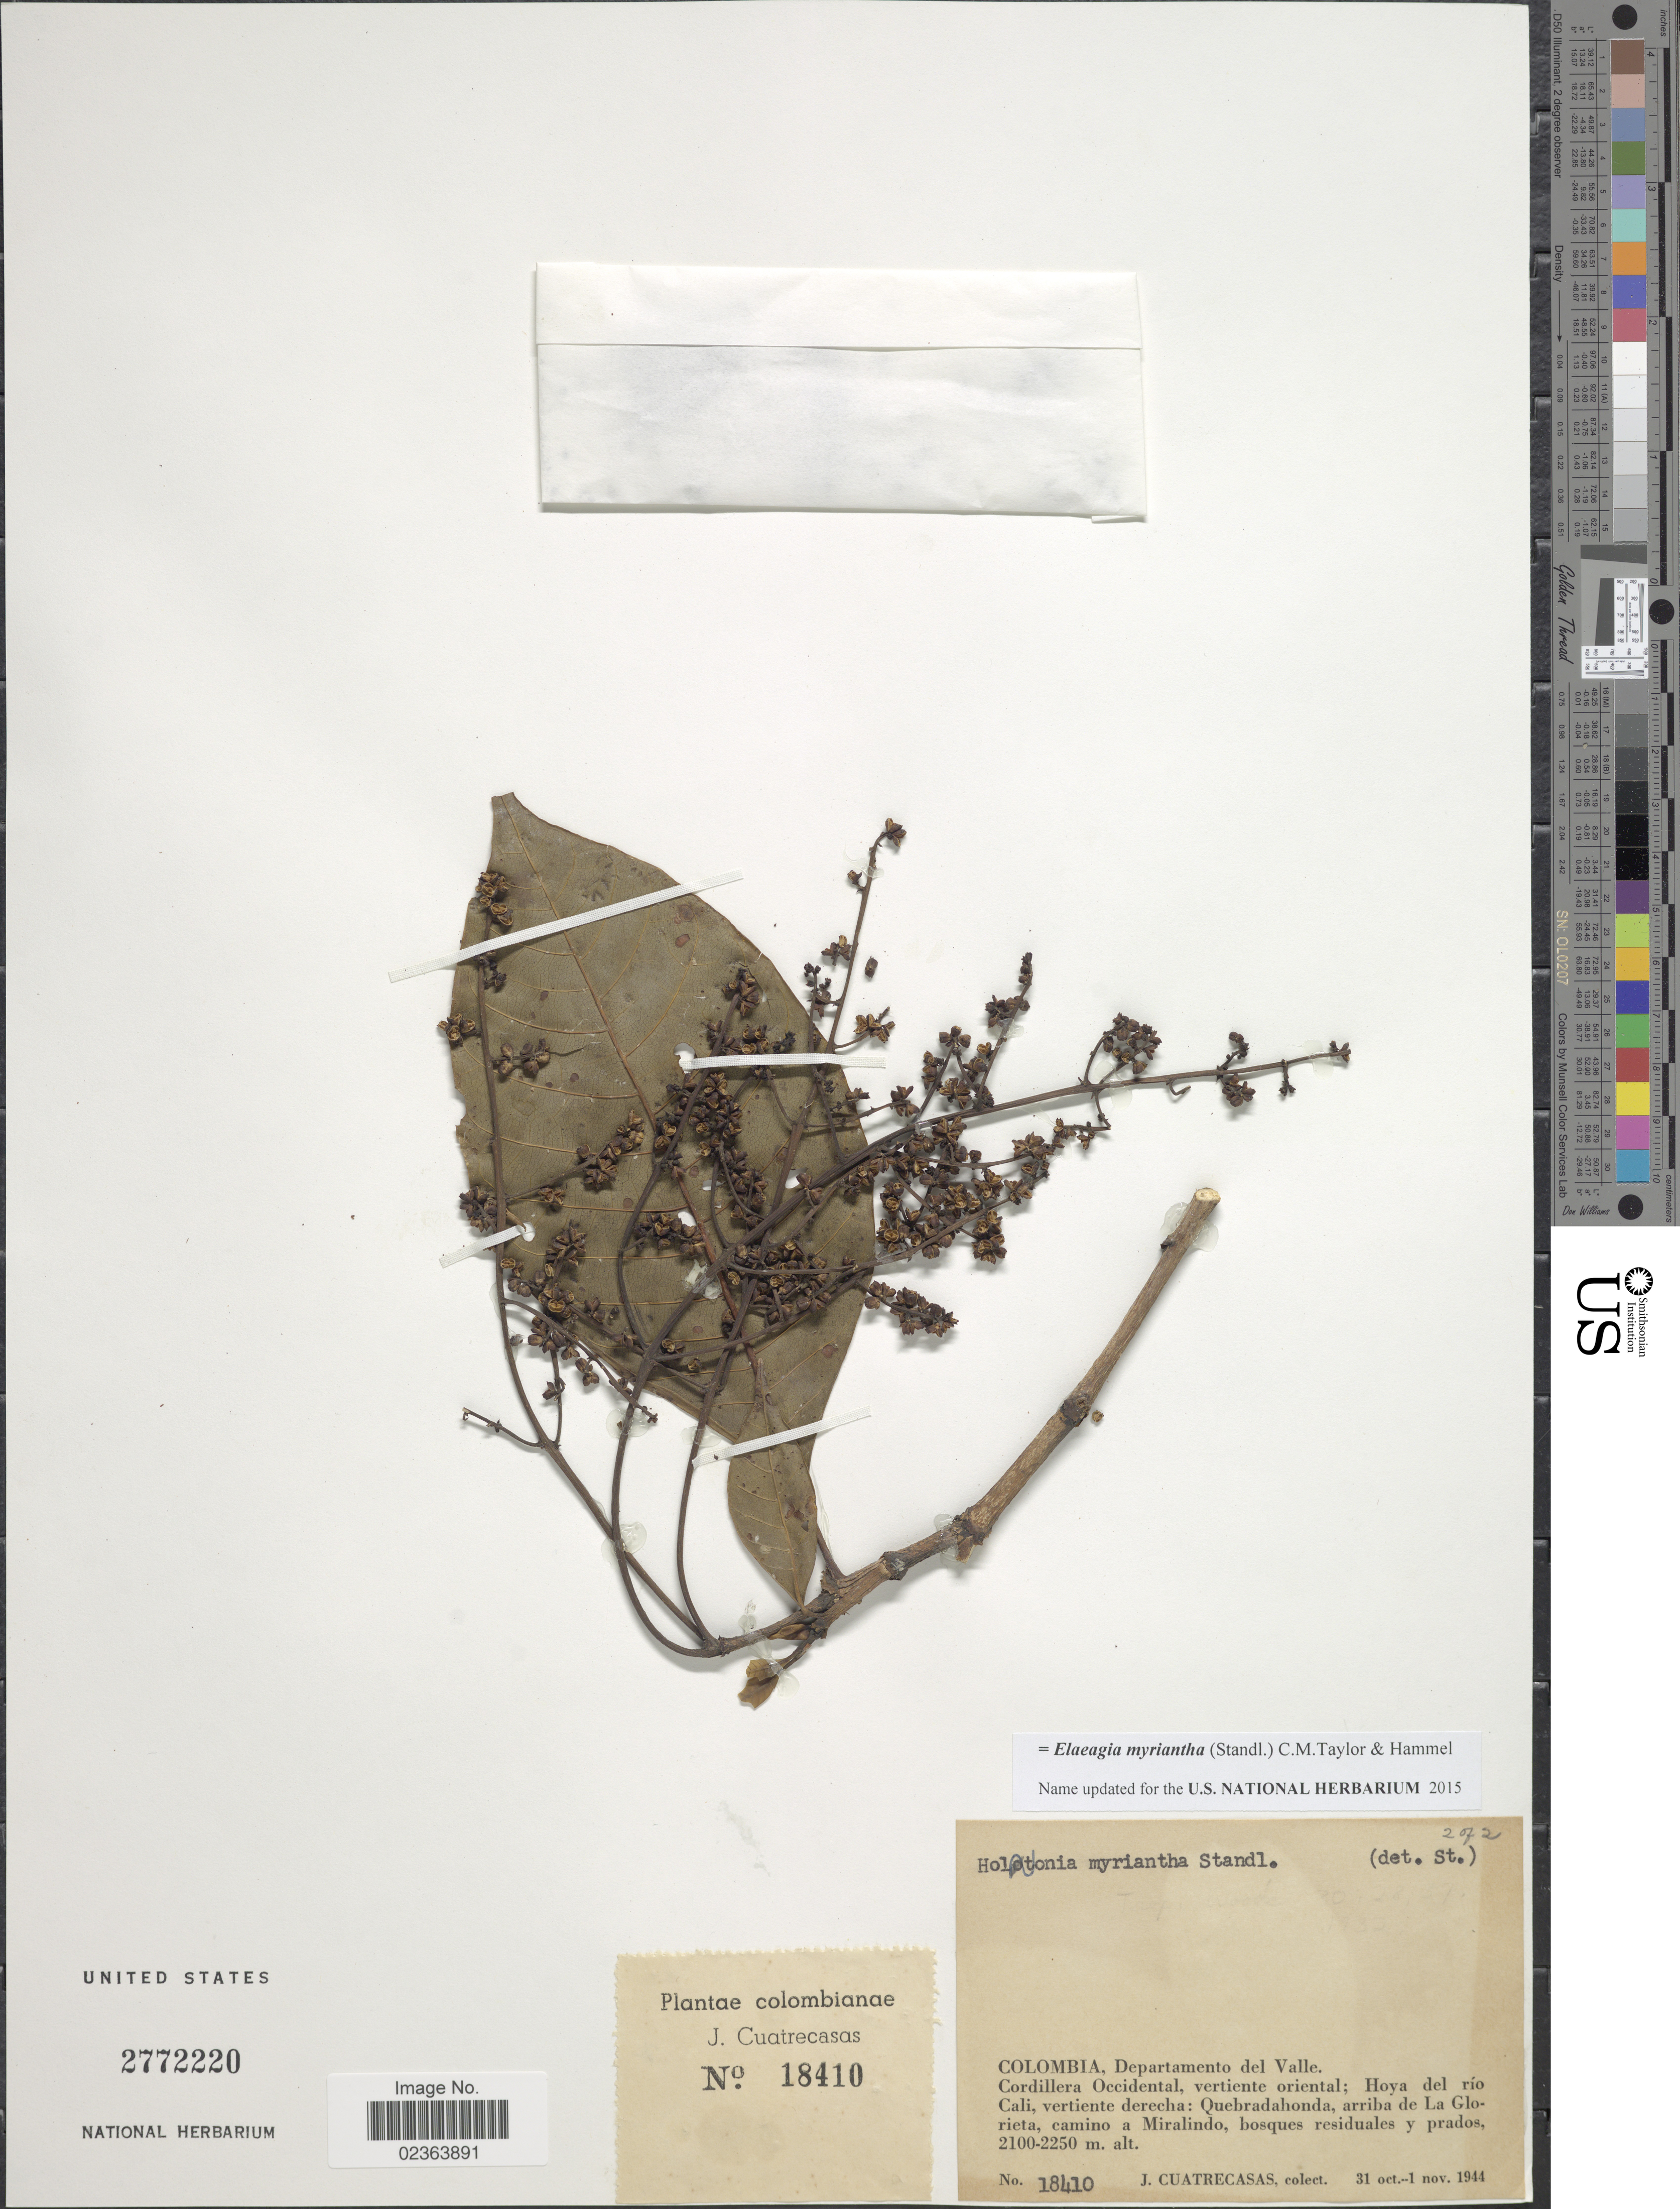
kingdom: Plantae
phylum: Tracheophyta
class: Magnoliopsida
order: Gentianales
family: Rubiaceae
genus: Elaeagia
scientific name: Elaeagia myriantha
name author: (Standl.) C.M. Taylor & Hammel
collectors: J. Cuatrecasas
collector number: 18410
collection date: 1944-01-11/1944-10-31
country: Colombia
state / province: Valle del Cauca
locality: Colombia, Departamento del Valle, Cordillera Occidental, vertiente oriental: Hoya del rio Cali, vertiente derecha: Quebradahonda, arriba de La Glorieta, camino a Miralindo, bosques residuales y prados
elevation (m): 2100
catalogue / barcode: US 2772220